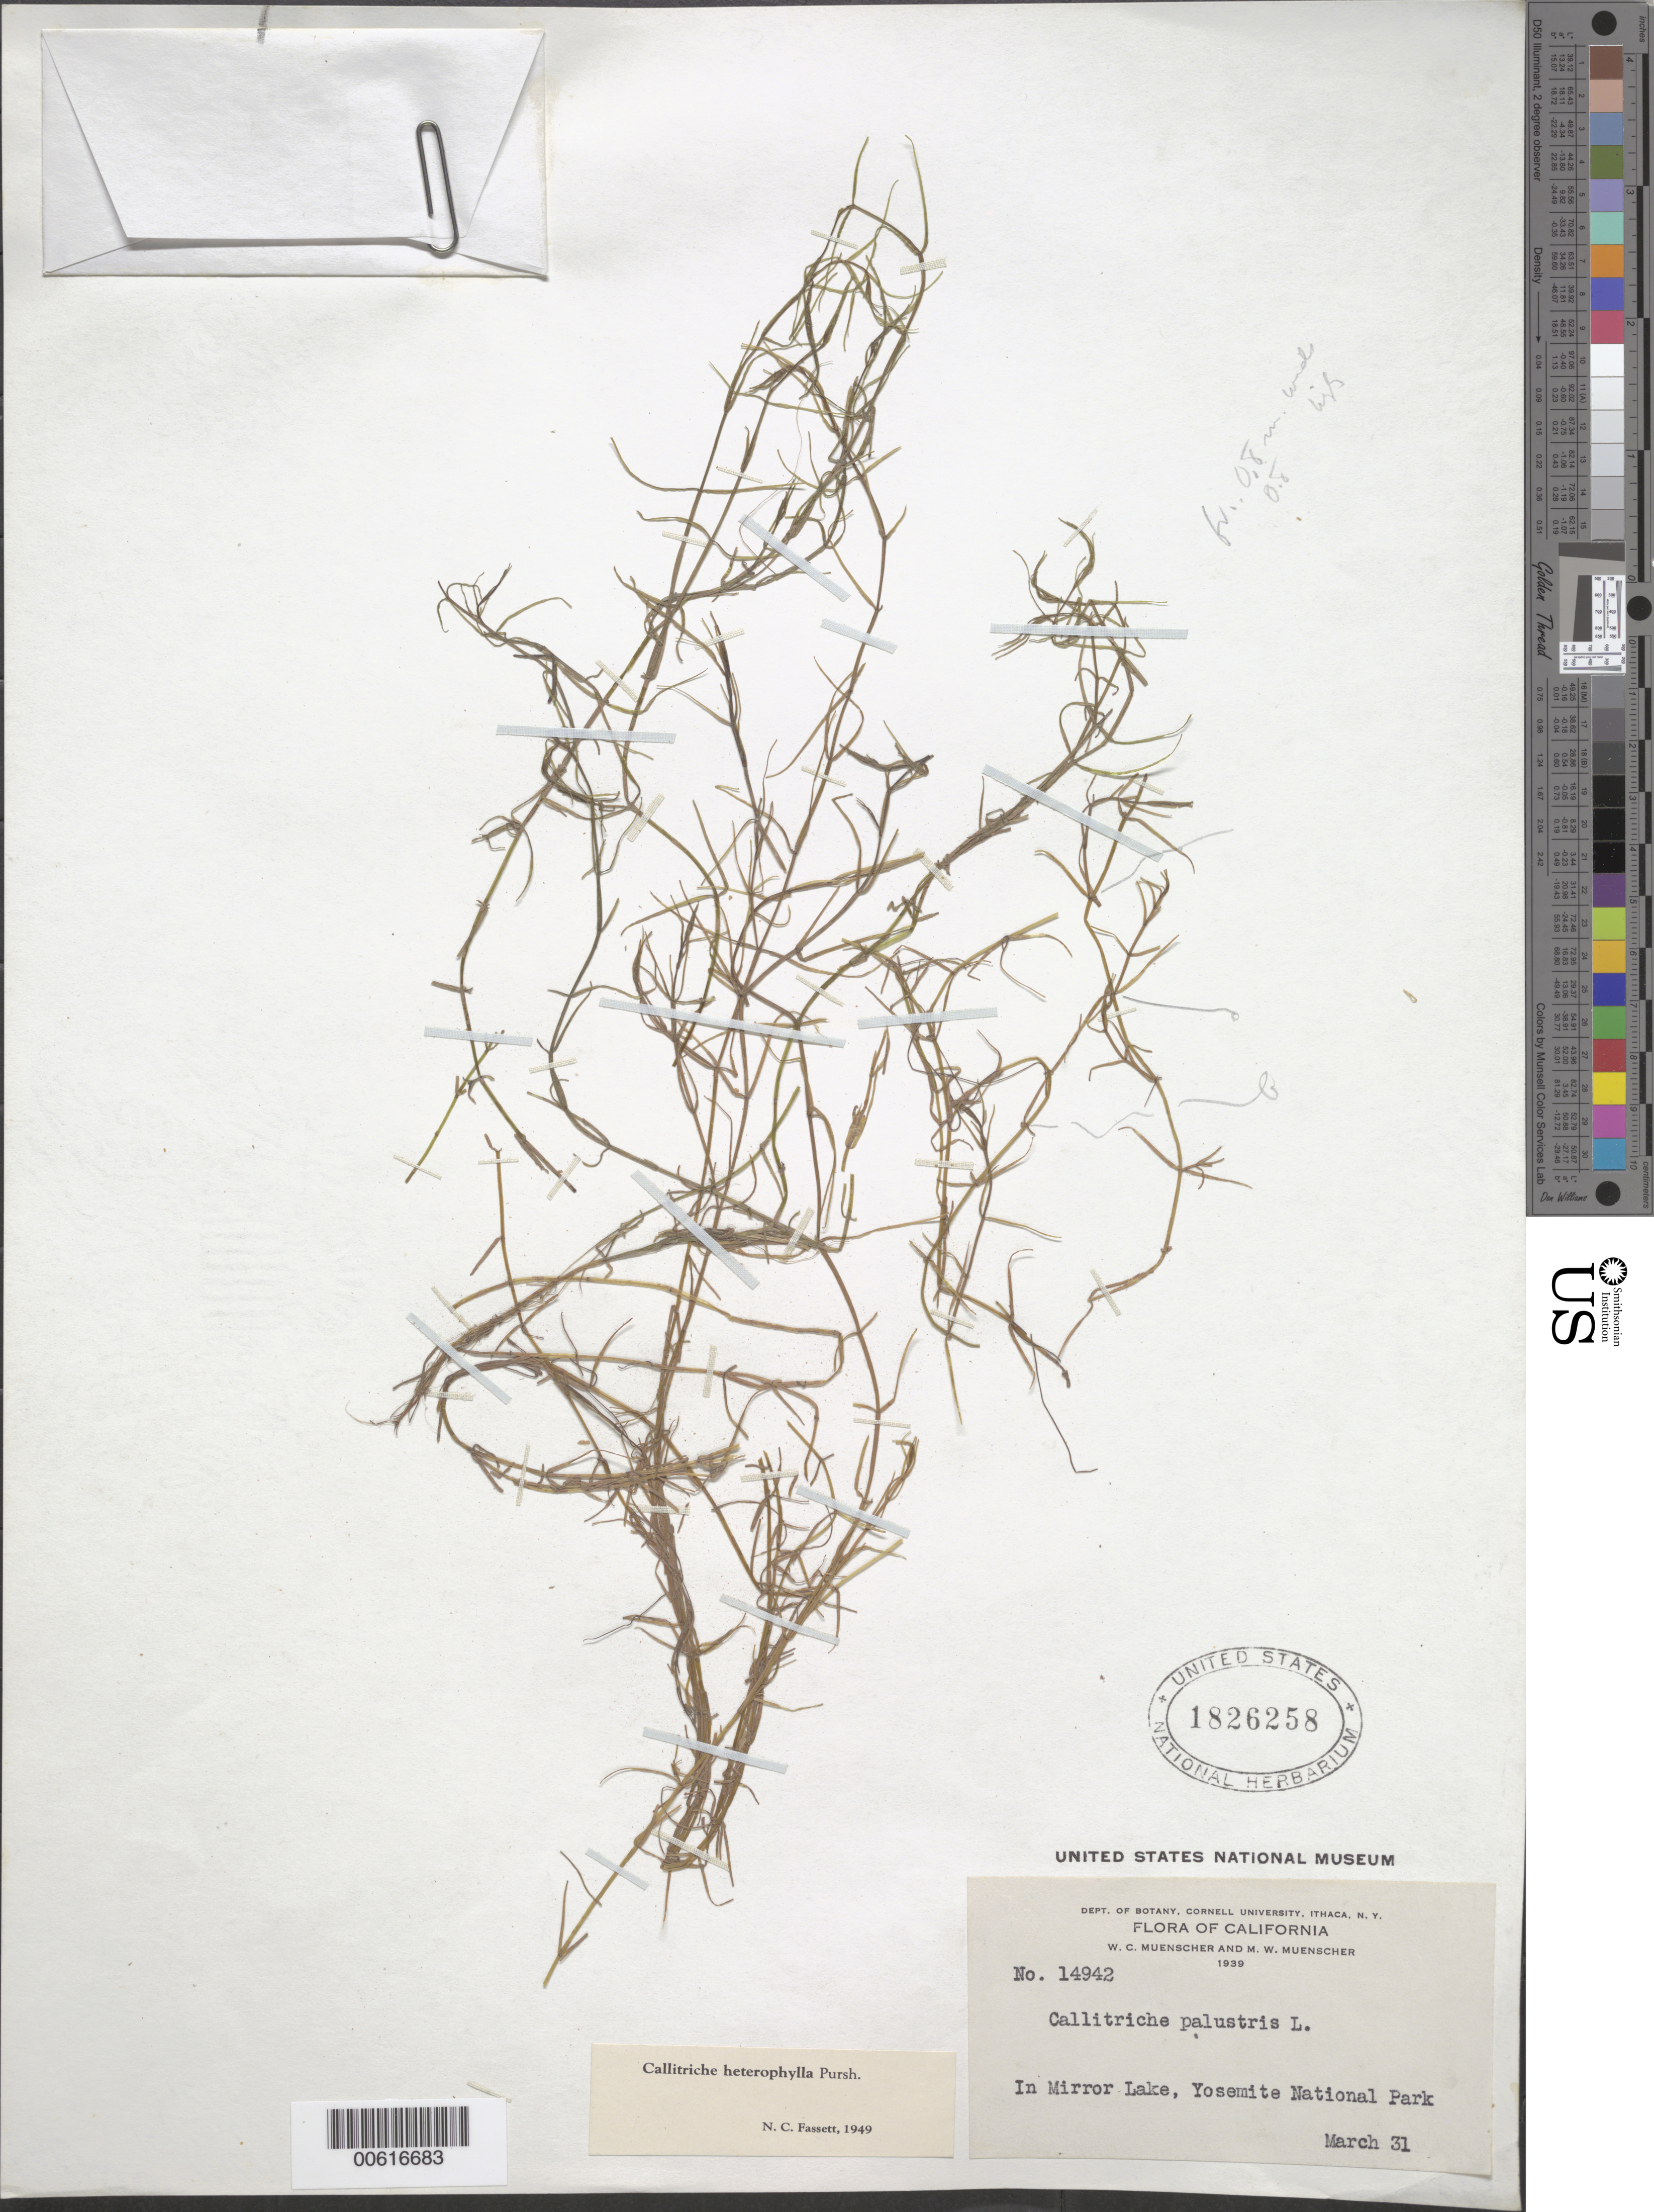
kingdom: Plantae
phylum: Tracheophyta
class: Magnoliopsida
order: Lamiales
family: Plantaginaceae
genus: Callitriche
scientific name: Callitriche heterophylla Pursh emend. Darby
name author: Pursh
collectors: W. Muenscher & M. Muenscher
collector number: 14942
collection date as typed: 31 Mar 1939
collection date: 1939-03-31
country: United States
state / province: California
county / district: Mariposa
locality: Yosemite National Park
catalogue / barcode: US 1826258